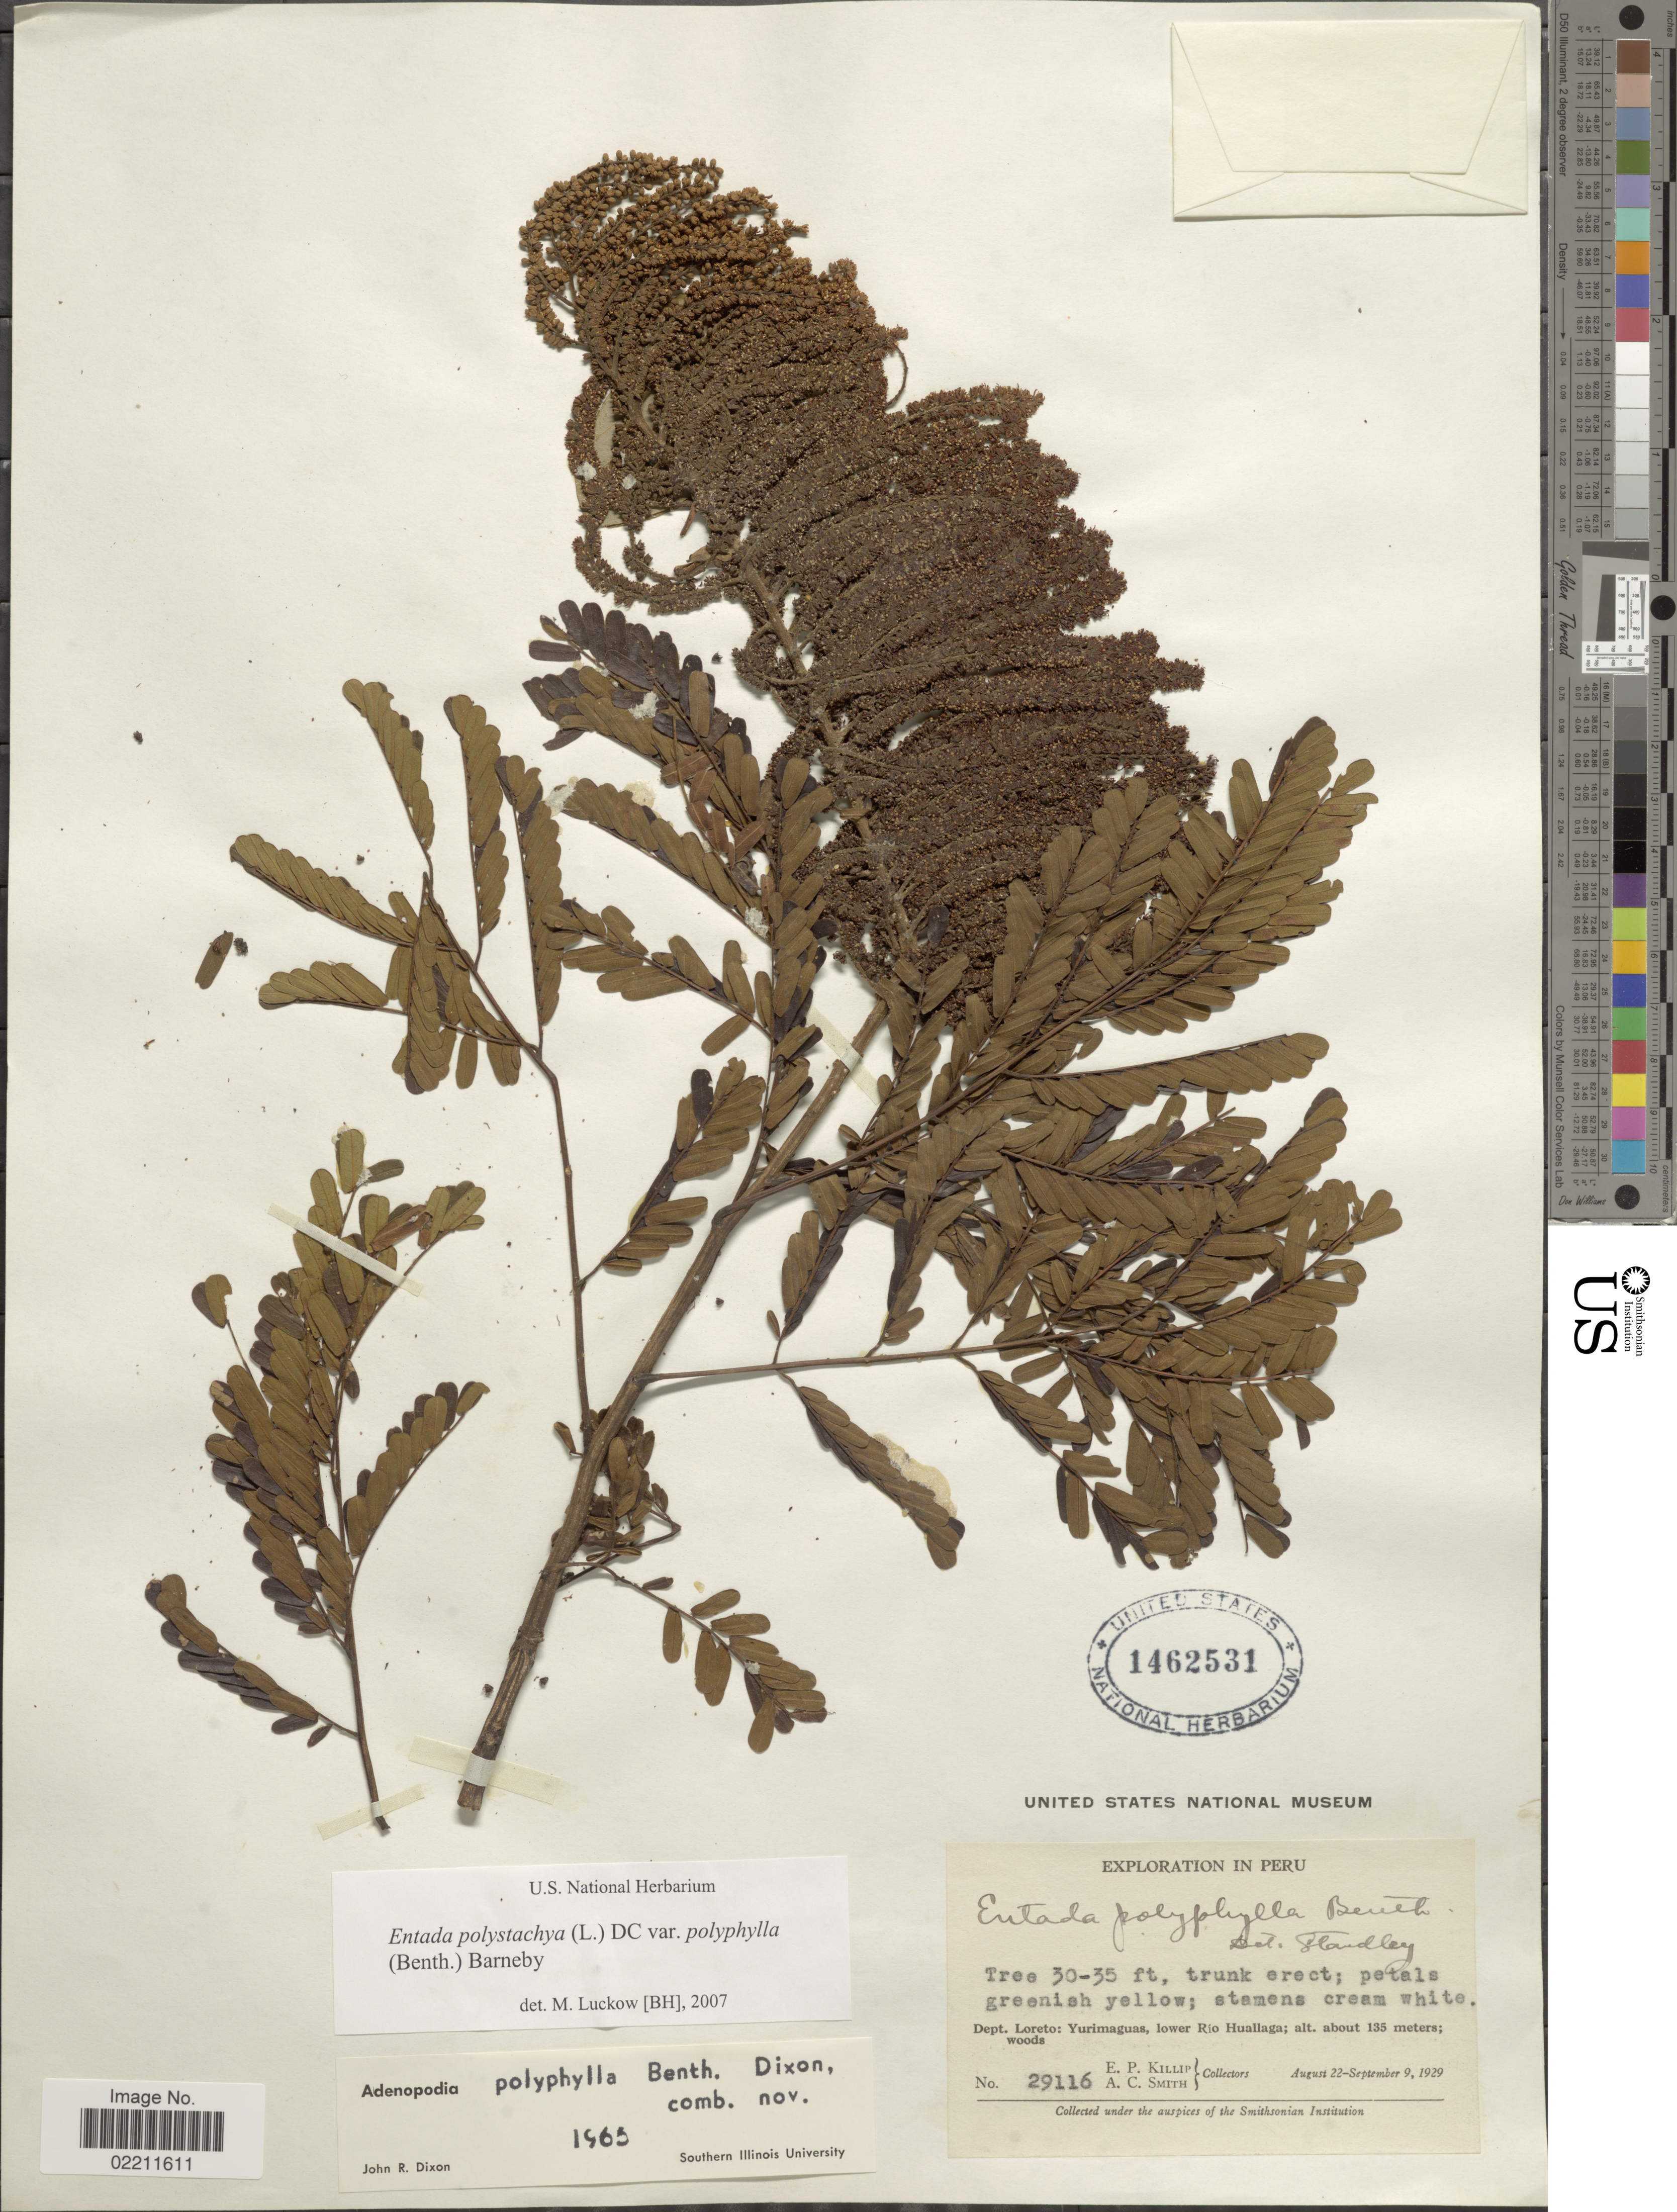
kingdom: Plantae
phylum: Tracheophyta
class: Magnoliopsida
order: Fabales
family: Fabaceae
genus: Entada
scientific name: Entada polystachya var. polyphylla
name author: (Benth.) Barneby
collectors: E. P. Killip & A. C. Smith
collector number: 29116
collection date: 1929-08-22/1929-09-09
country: Peru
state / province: Loreto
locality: Dept. Loreto: Yurimaguas, lower Rio Huallaga.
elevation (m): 135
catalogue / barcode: US 1462531